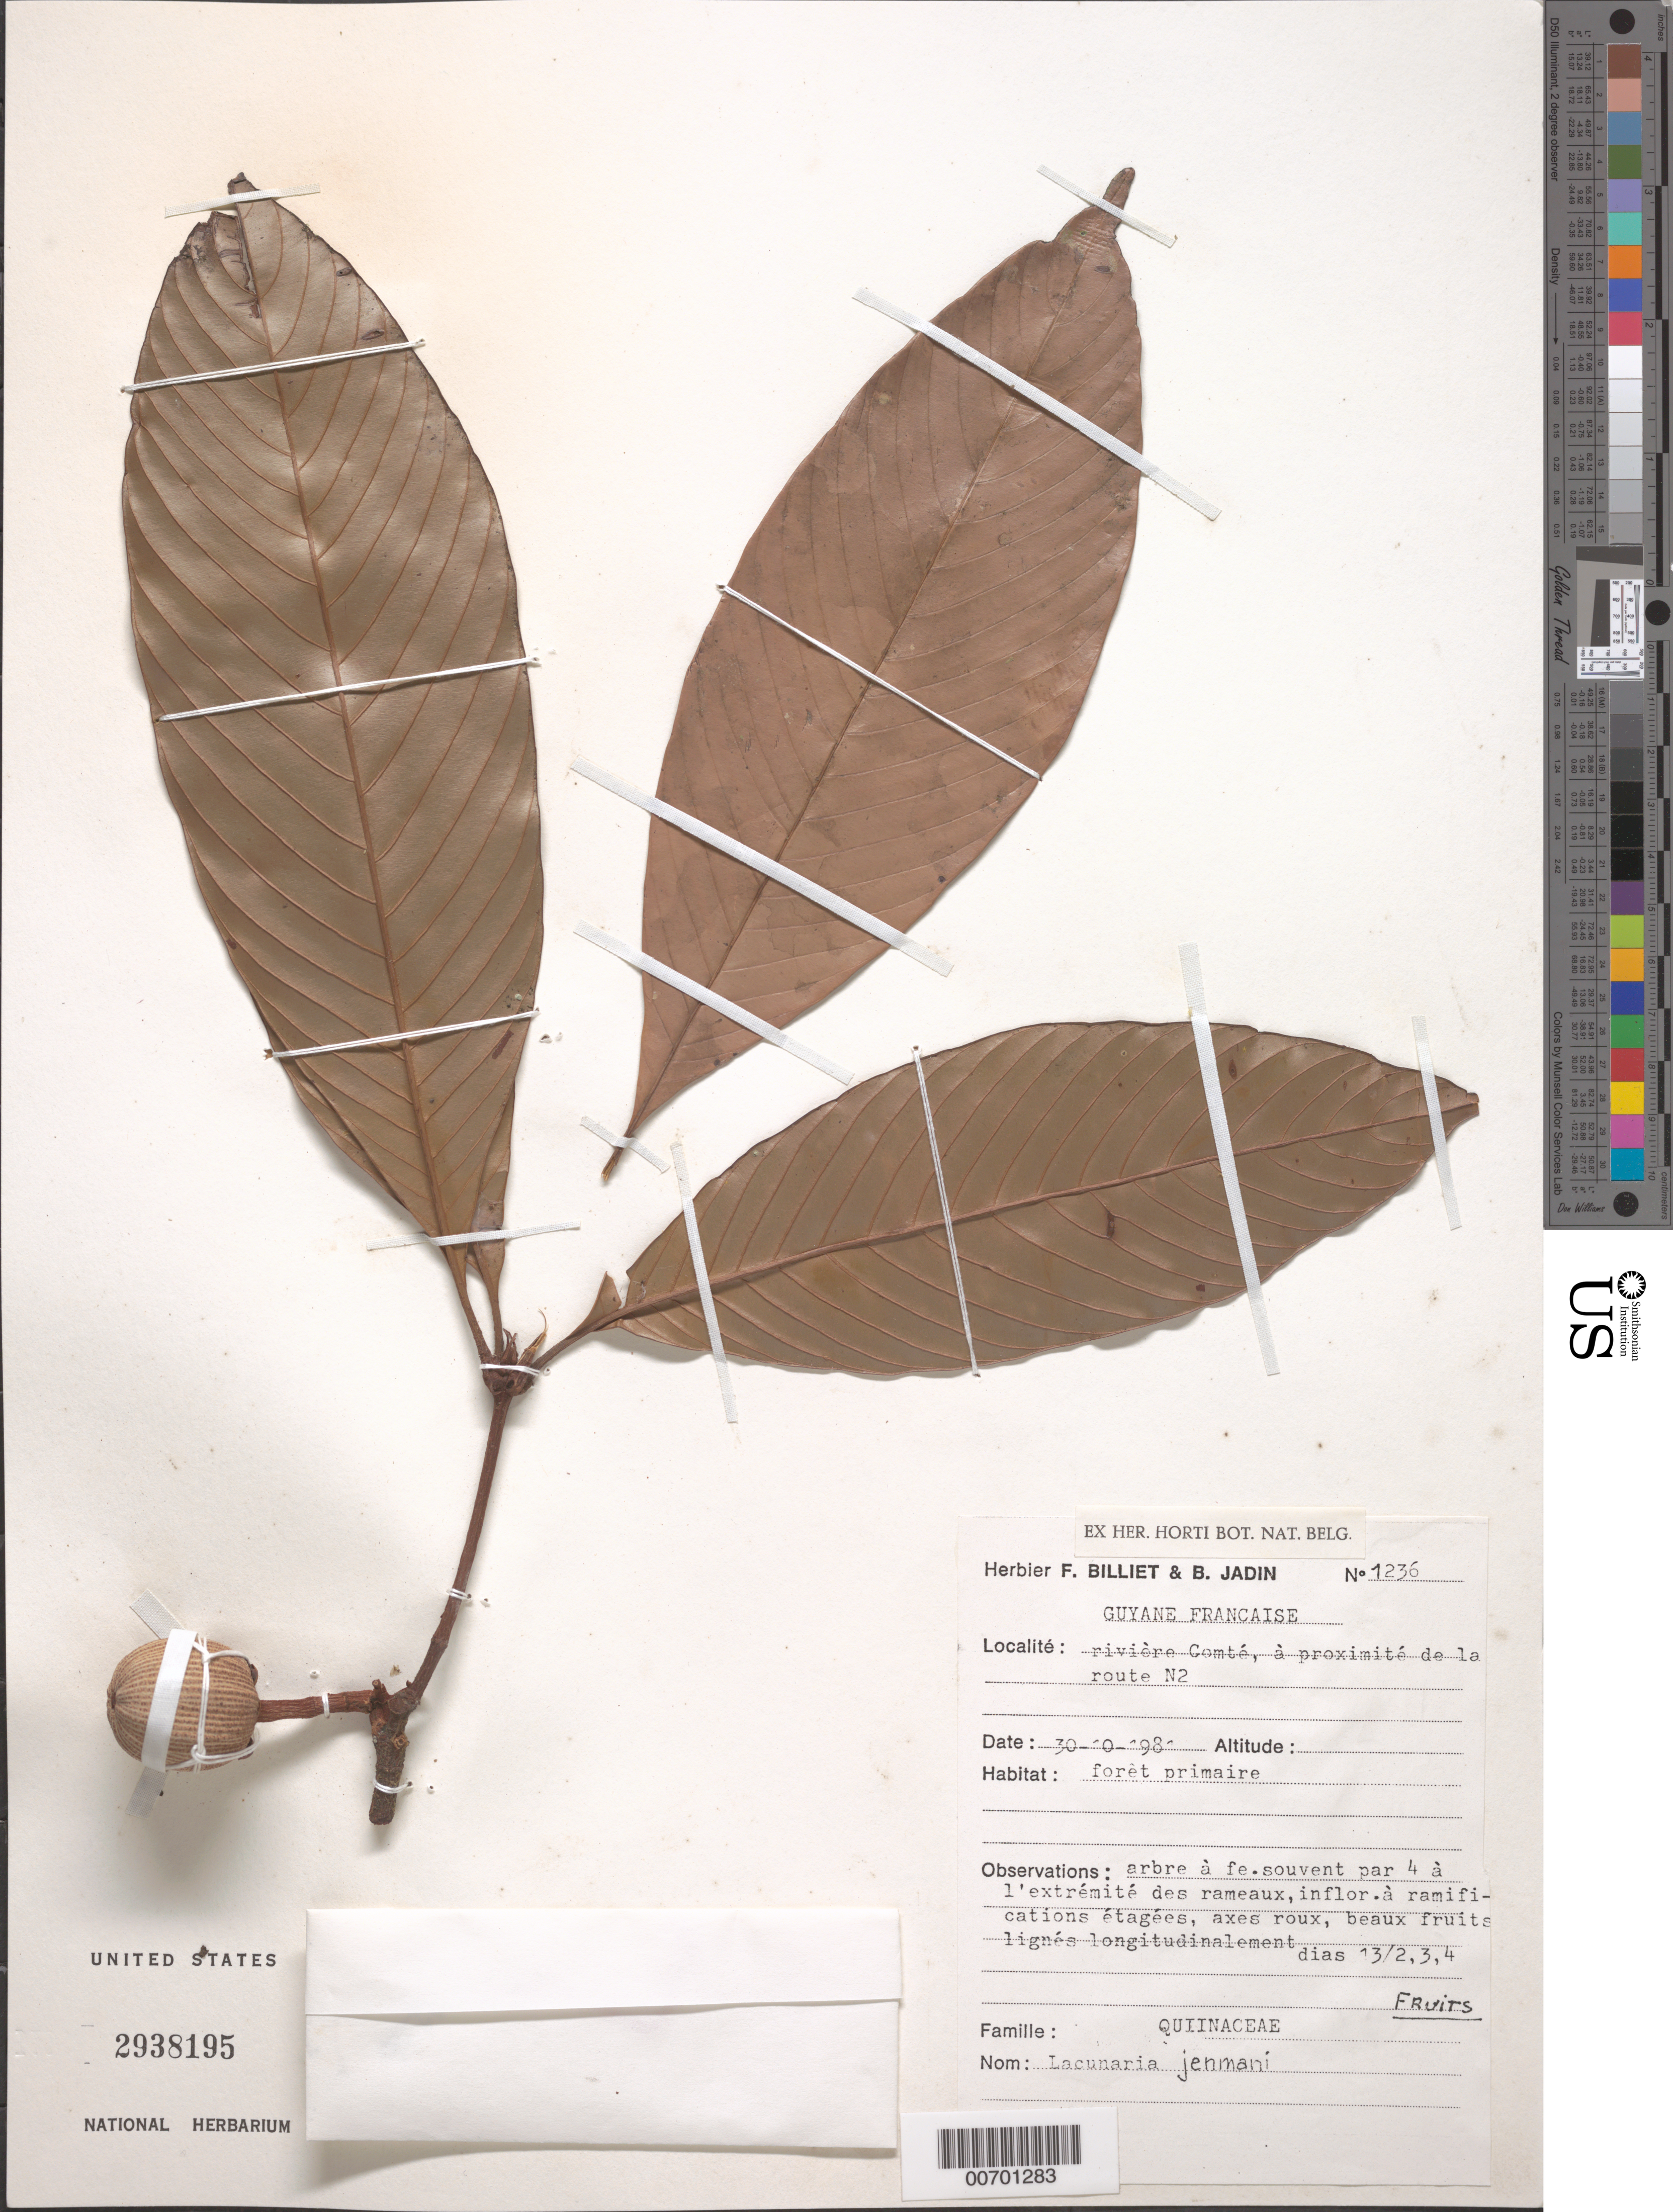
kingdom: Plantae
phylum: Tracheophyta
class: Magnoliopsida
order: Malpighiales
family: Quiinaceae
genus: Lacunaria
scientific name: Lacunaria jenmanii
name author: (Oliv.) Ducke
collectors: F. Billiet & B. Jadin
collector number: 1236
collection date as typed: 30-Oct-81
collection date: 1981-10-30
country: French Guiana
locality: Comté R., near Route N2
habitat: Primary forest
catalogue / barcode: US 2938195